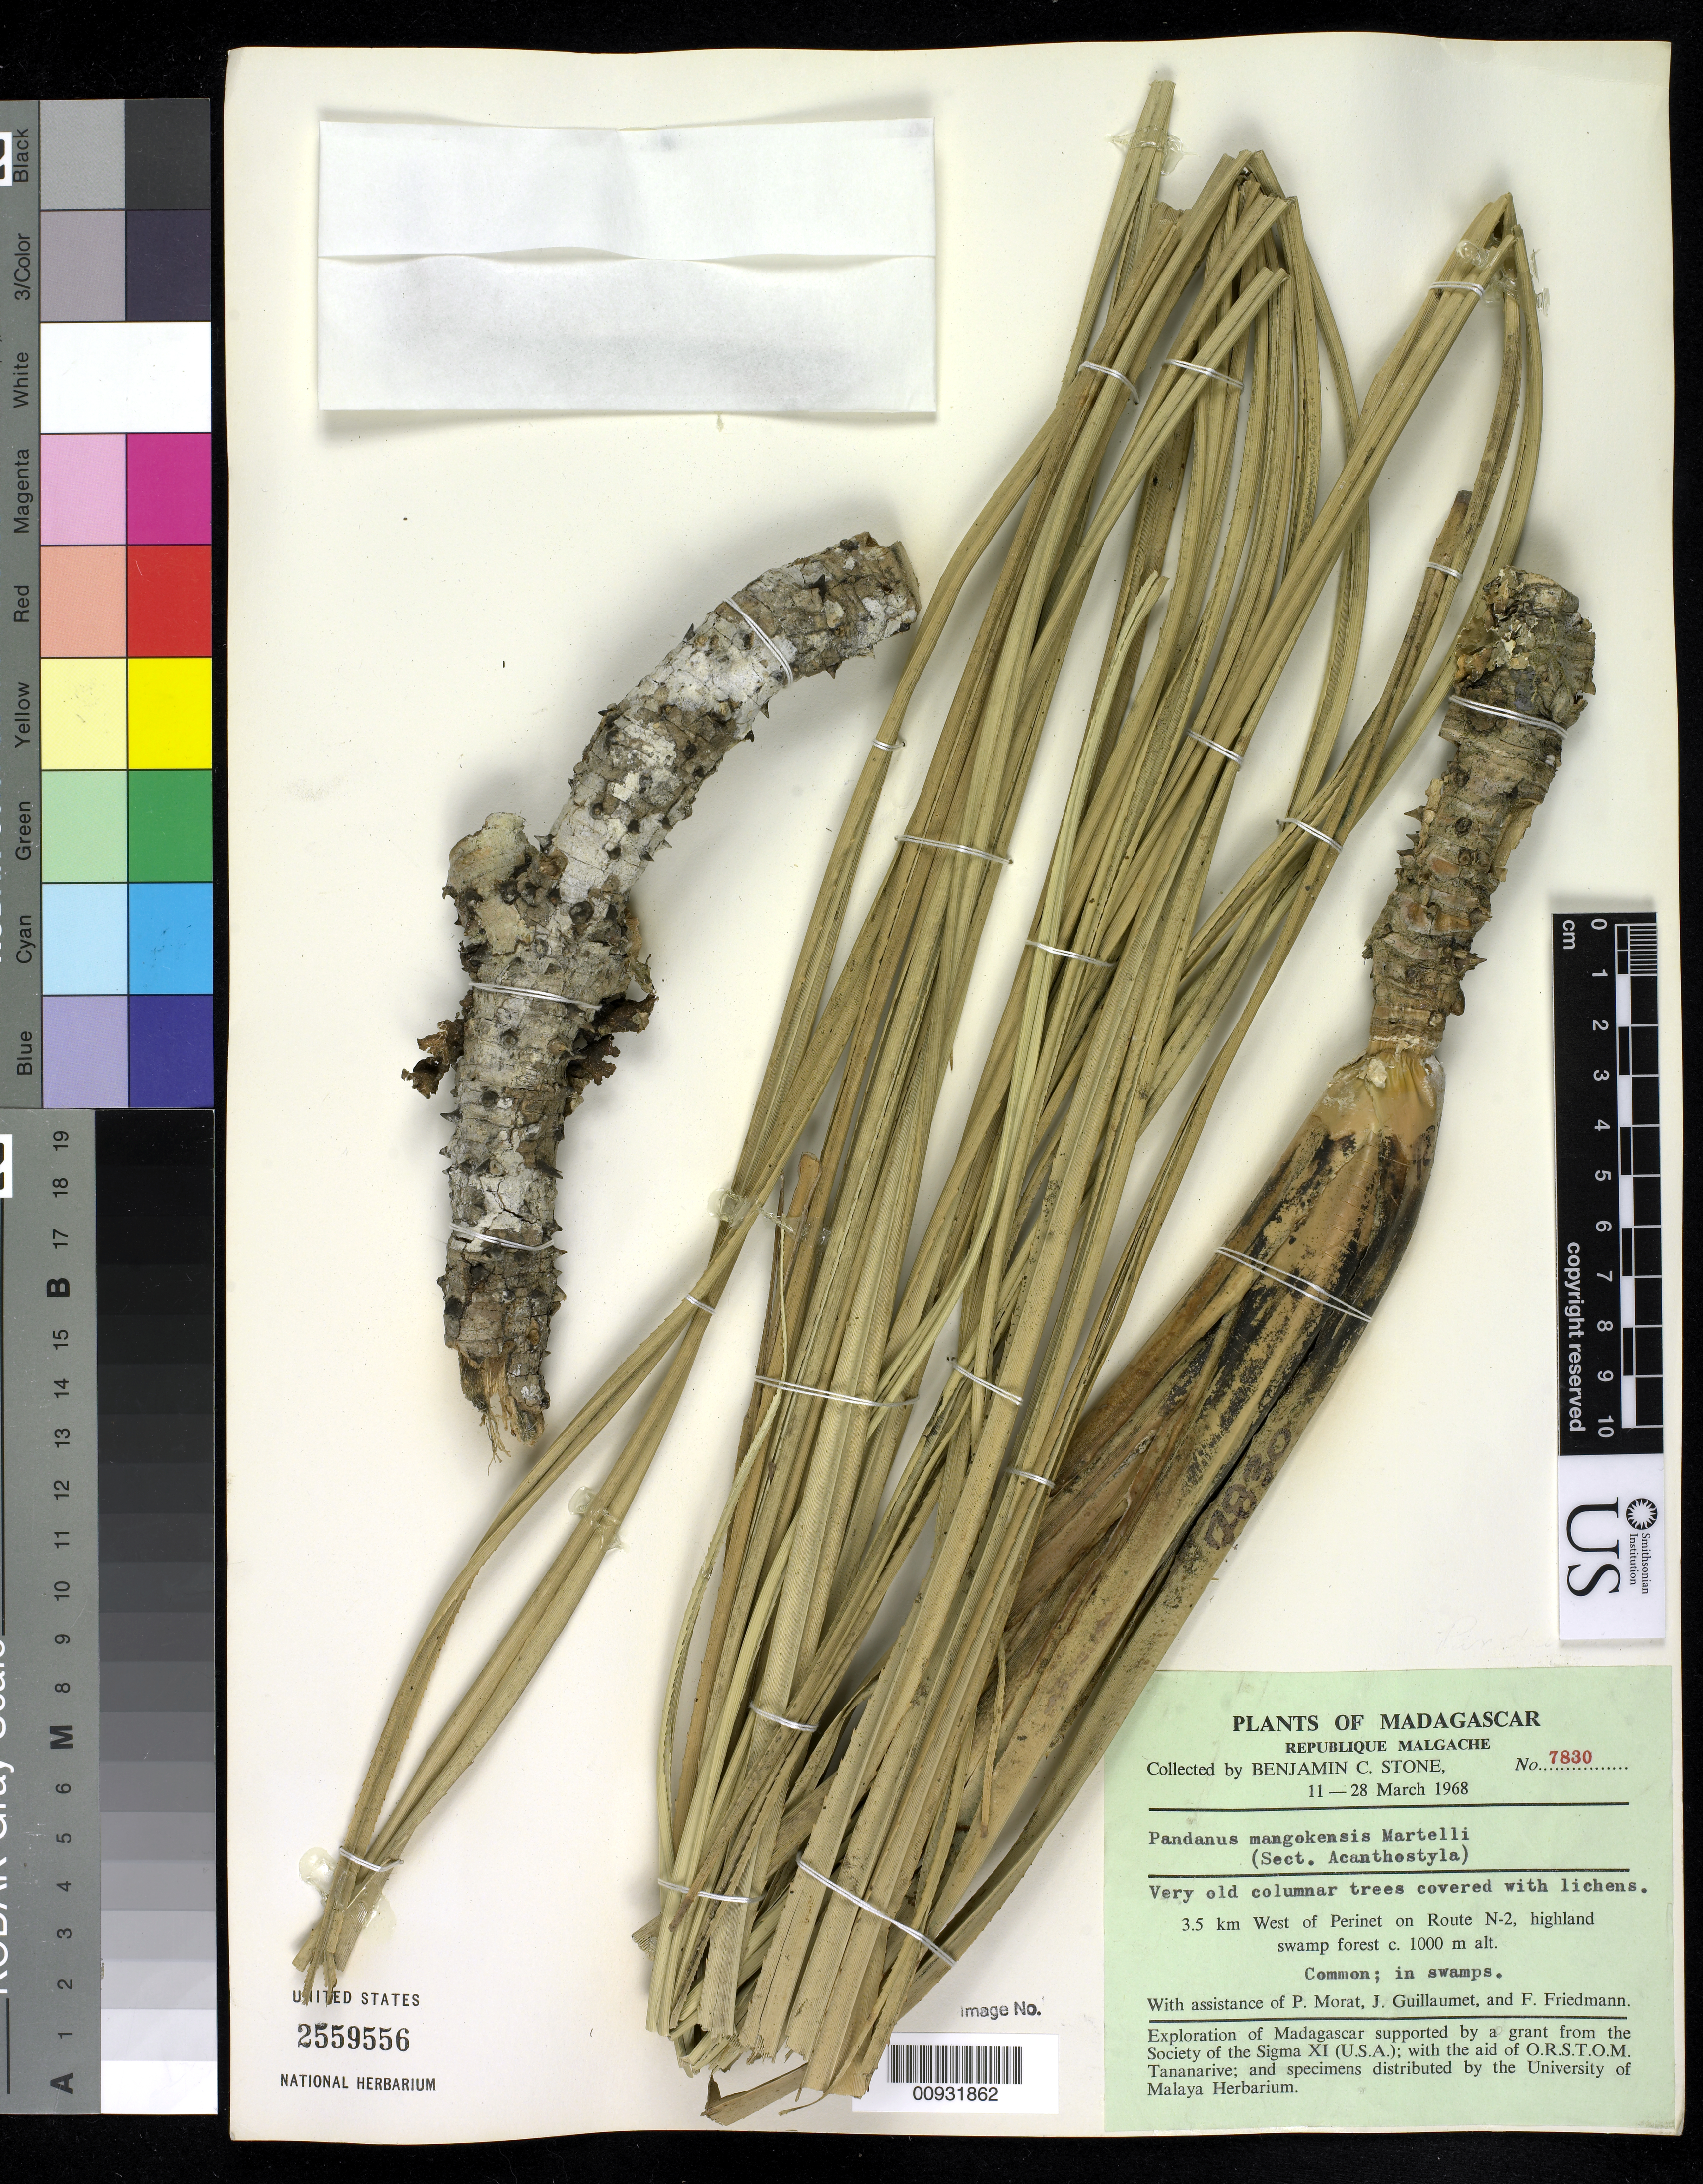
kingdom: Plantae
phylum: Tracheophyta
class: Liliopsida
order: Pandanales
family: Pandanaceae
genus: Pandanus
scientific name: Pandanus mangokensis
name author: Martelli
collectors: B. C. Stone, P. Morat, J. Guillaumet & E. Friedmann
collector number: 7830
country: Madagascar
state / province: Alaotra Mangoro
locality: W of Perinet on Rt. N-2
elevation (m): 1000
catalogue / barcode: US 2559556